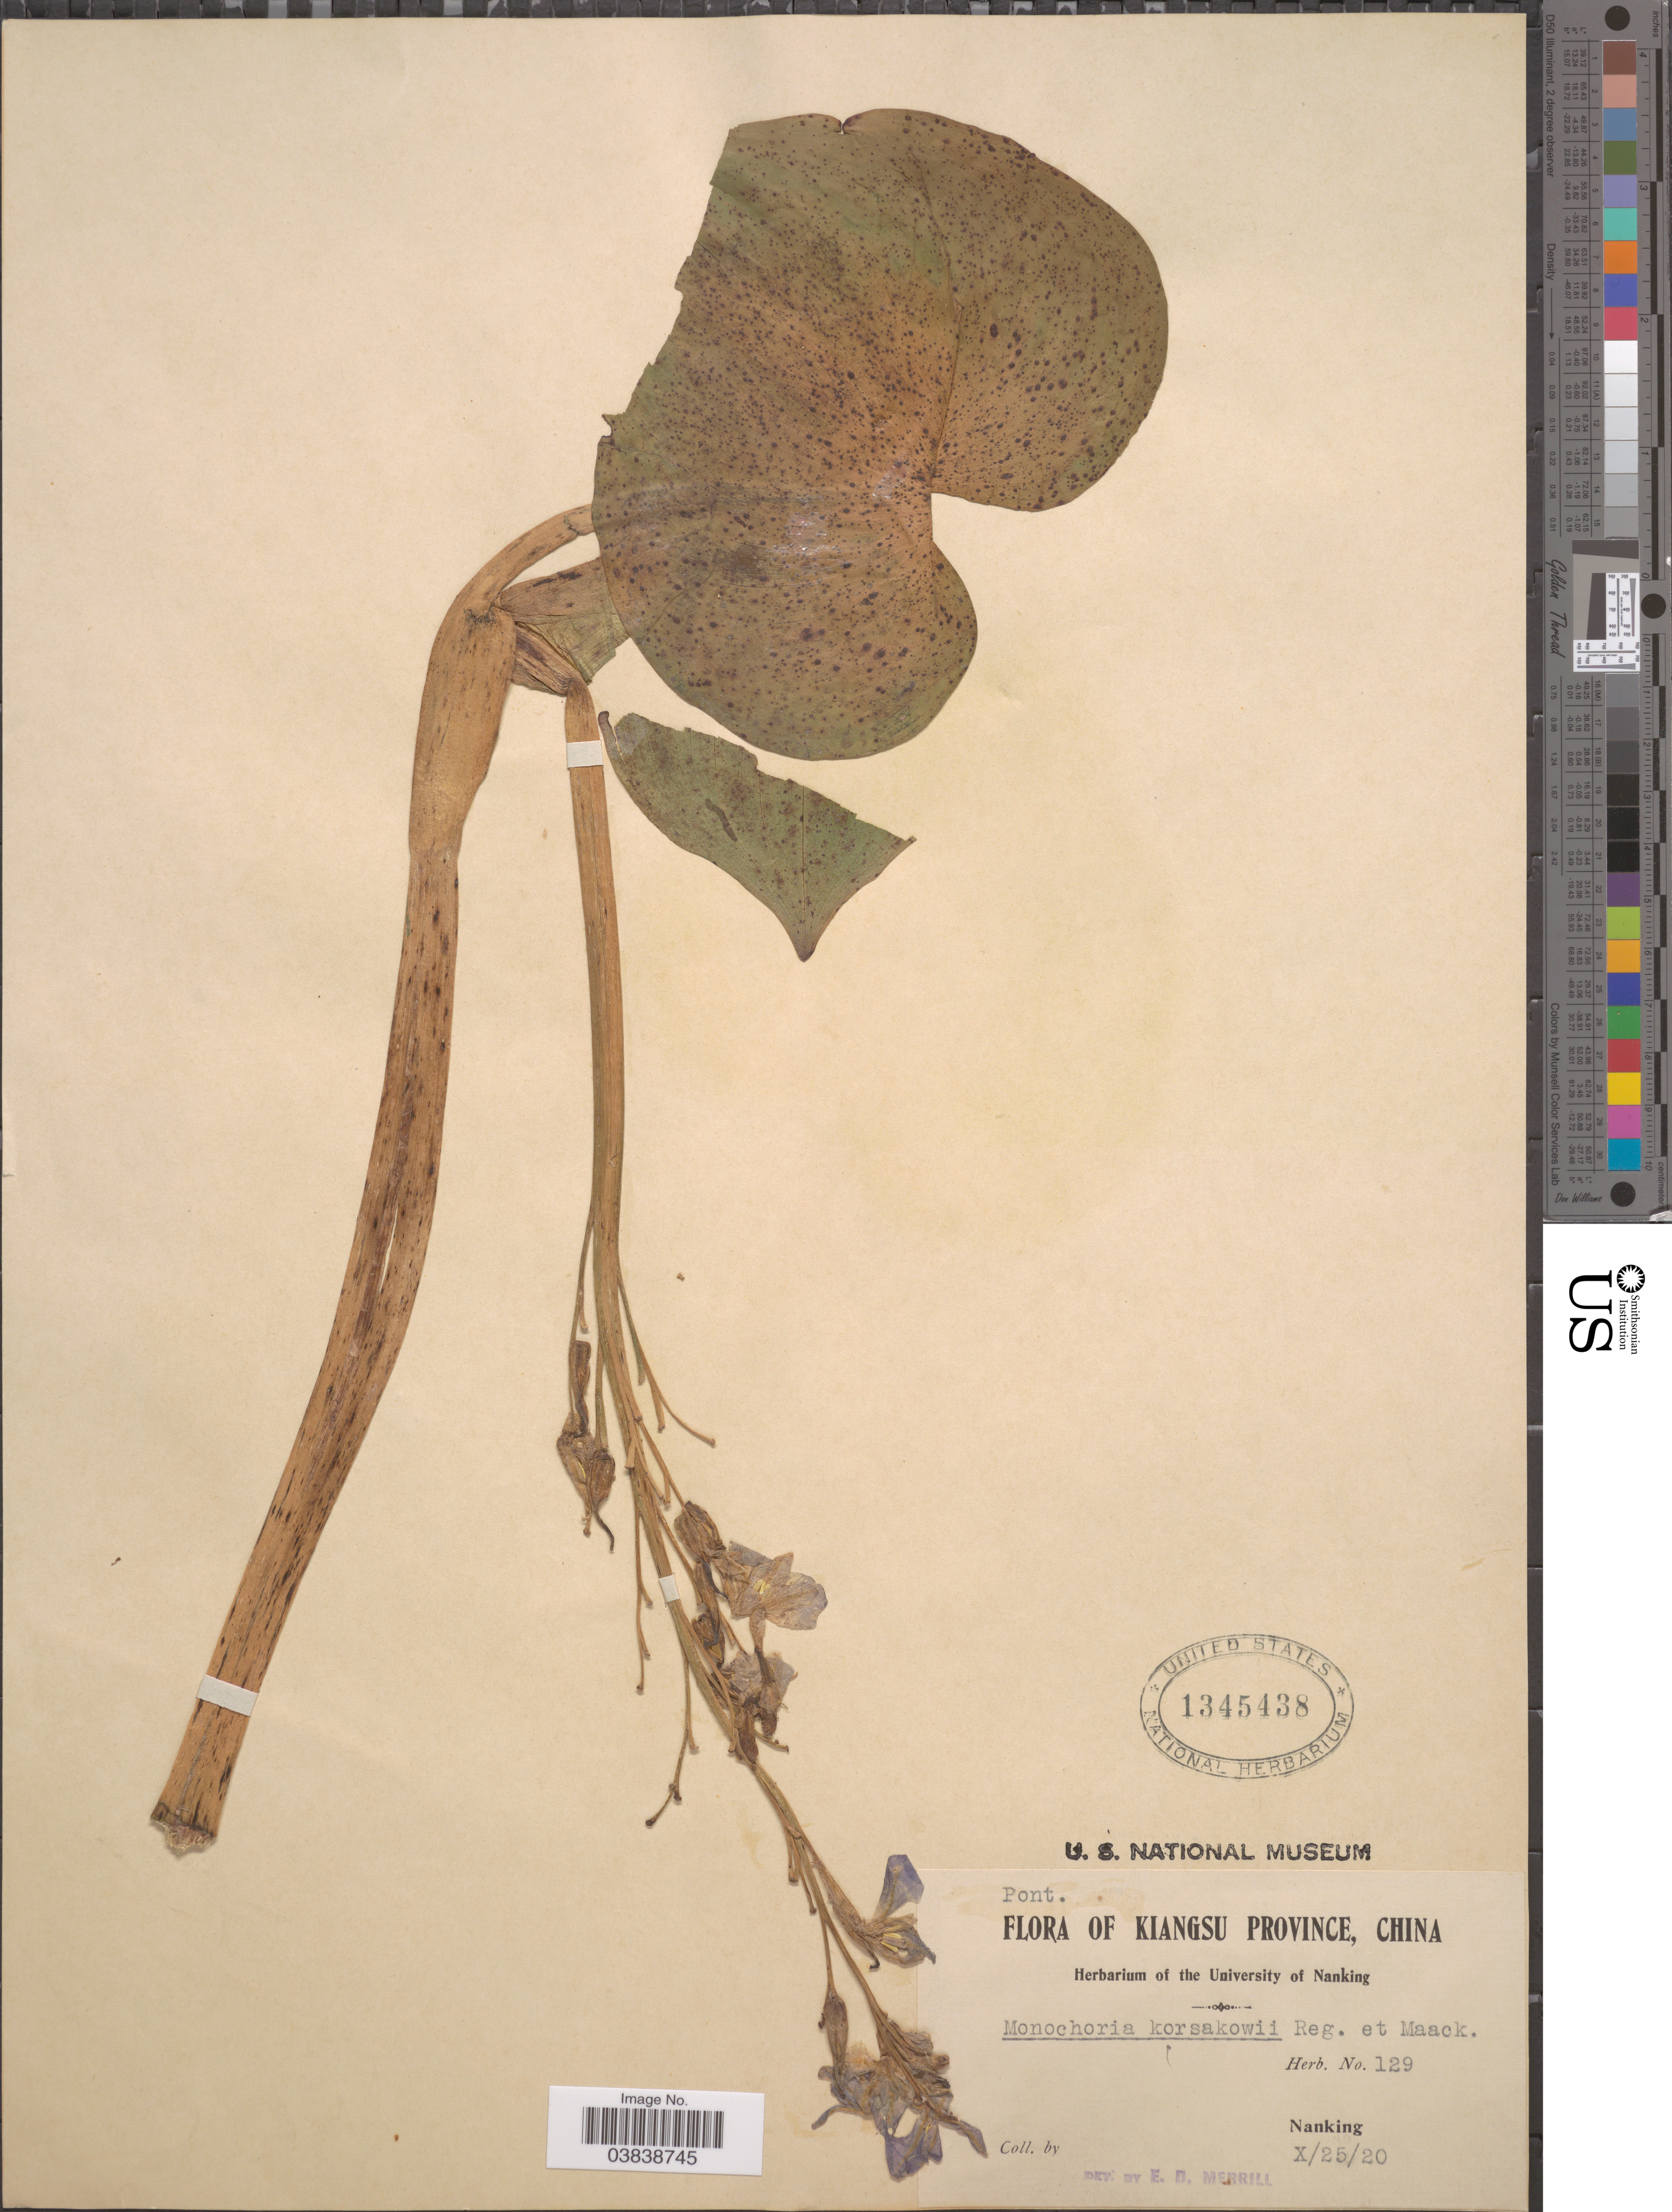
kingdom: Plantae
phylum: Tracheophyta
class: Liliopsida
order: Commelinales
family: Pontederiaceae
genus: Monochoria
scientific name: Monochoria korsakowii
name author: Regel & Maack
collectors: ex herb. University of Nanking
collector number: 129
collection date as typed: Transcribed d/m/y: 25/10/20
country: China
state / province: Jiangsu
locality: Kiangsu Province. Nanking.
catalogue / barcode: US 1345438